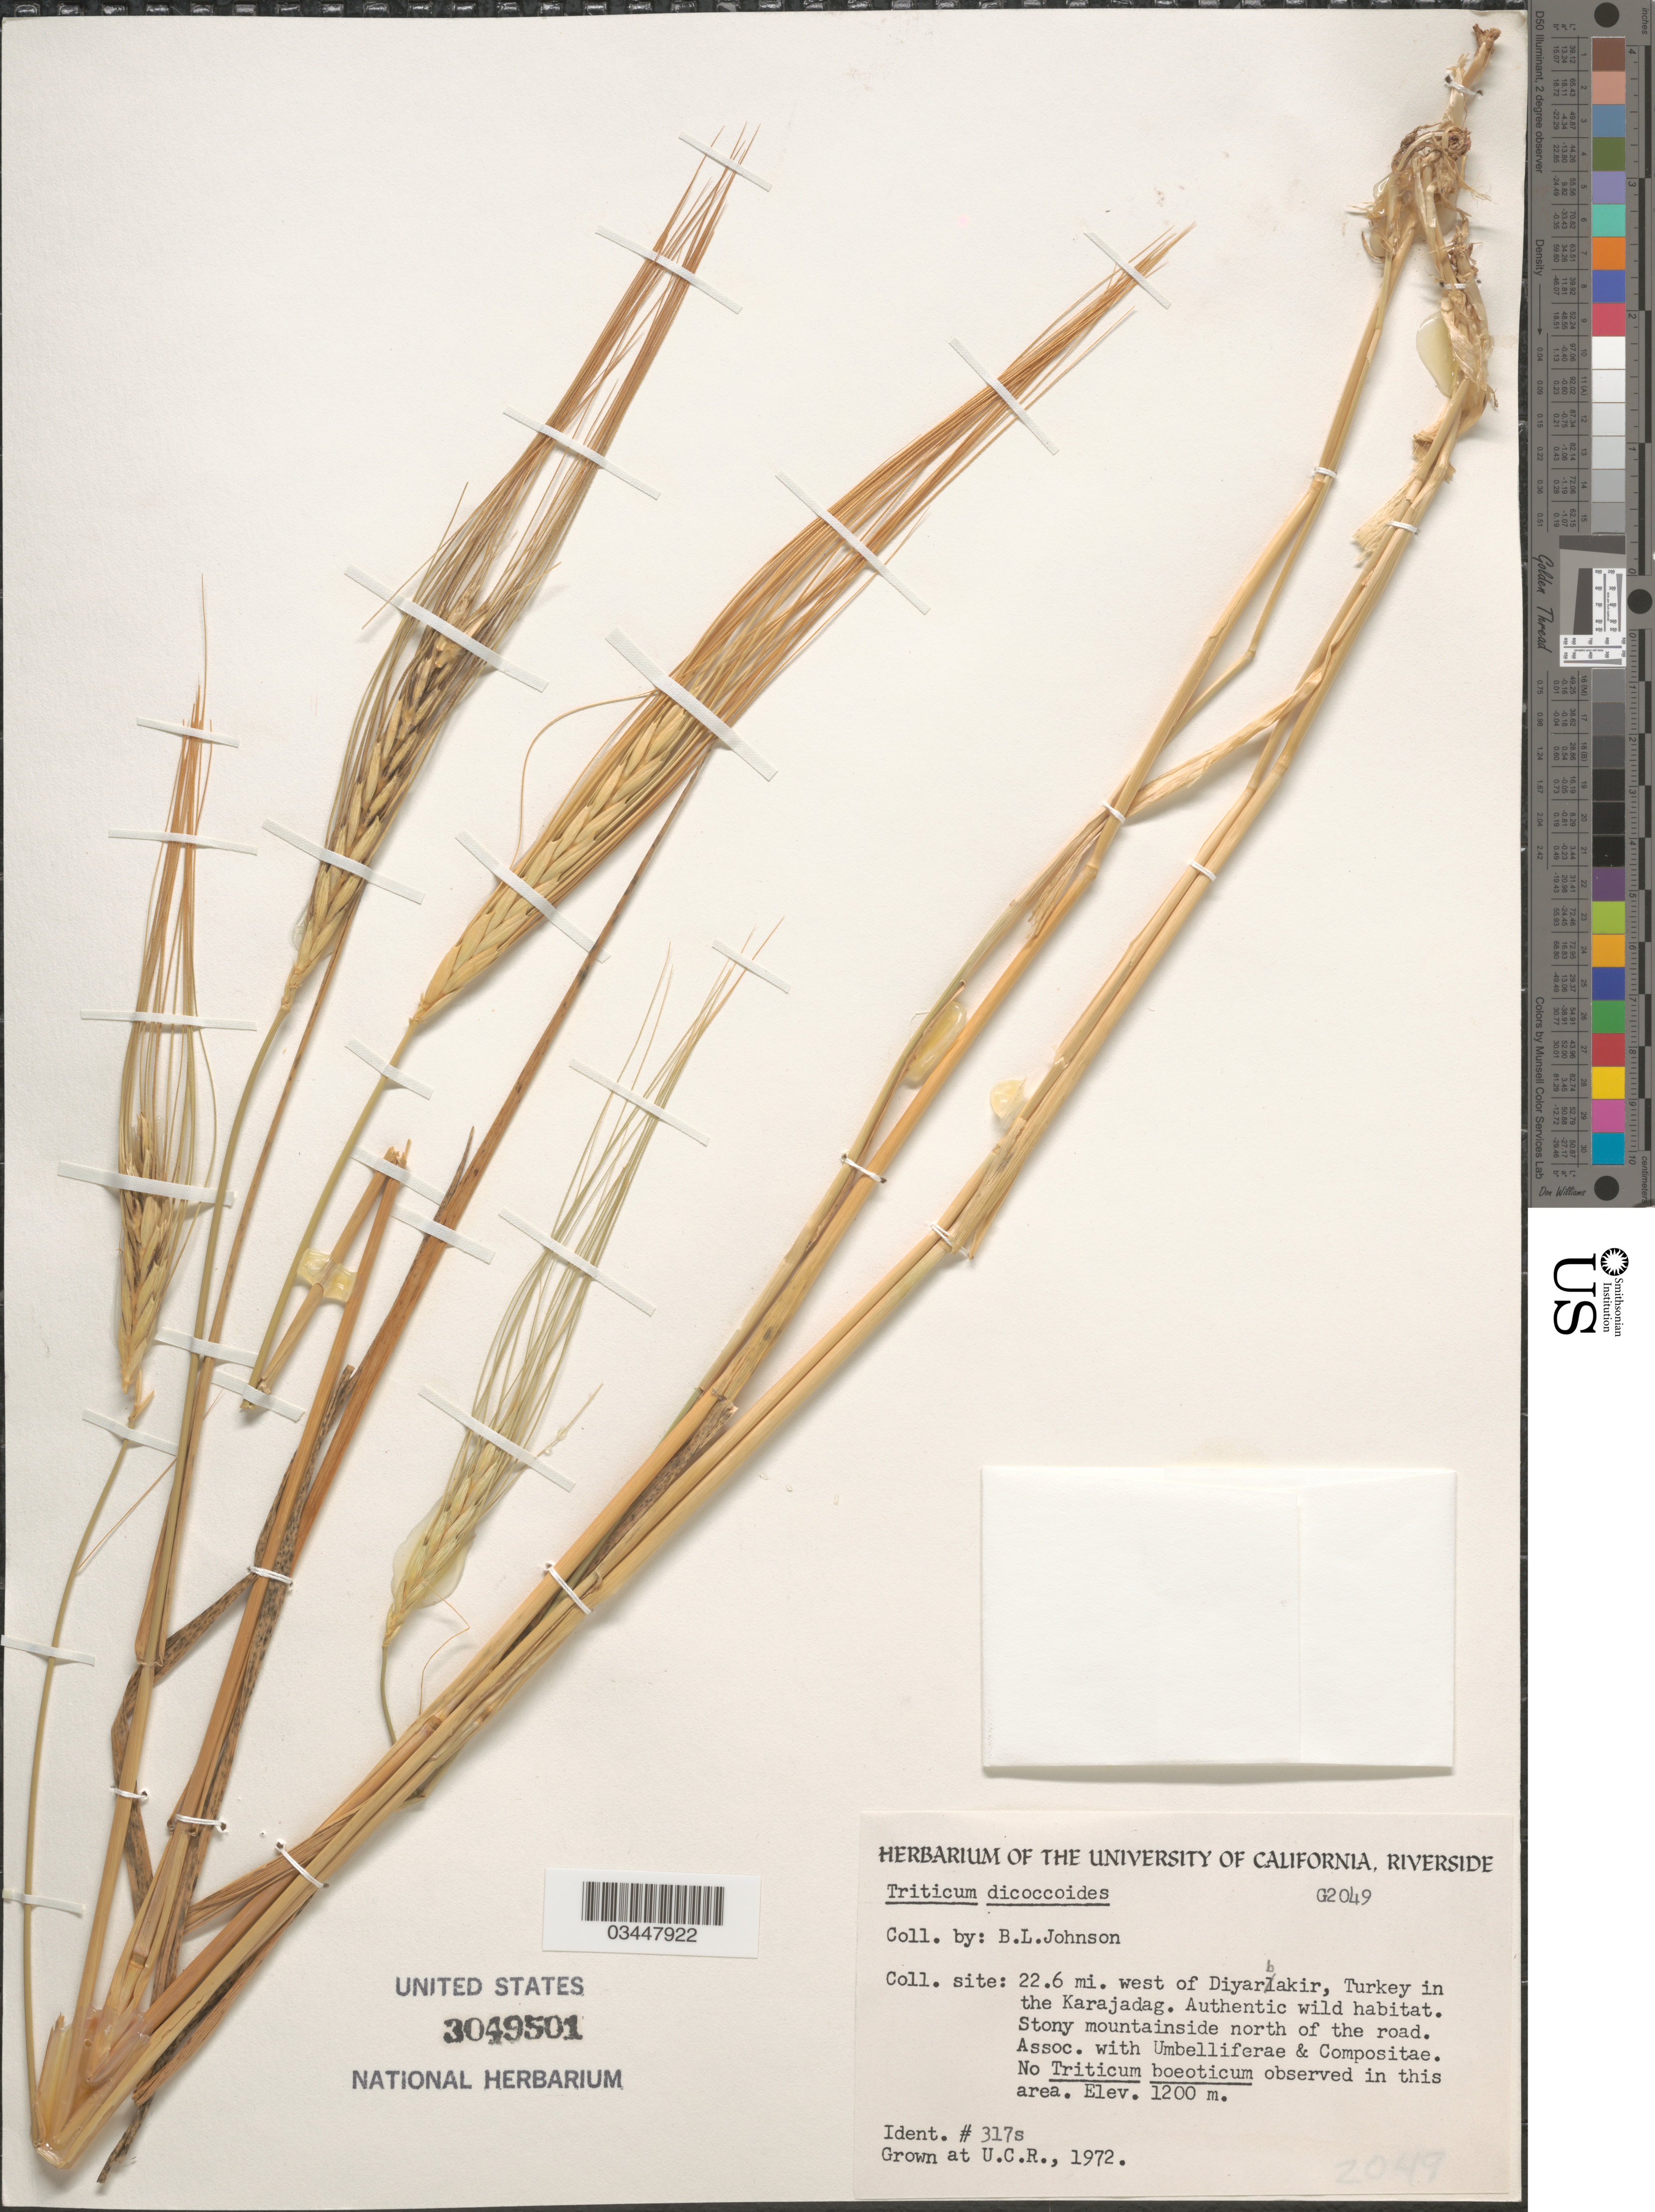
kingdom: Plantae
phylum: Tracheophyta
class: Liliopsida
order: Poales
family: Poaceae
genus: Triticum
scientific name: Triticum dicoccoides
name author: (Körn.) Körn. ex Schweinf.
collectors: ex herb. Univ. of California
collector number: G2049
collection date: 1972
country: United States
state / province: California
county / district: Riverside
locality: U.C.R.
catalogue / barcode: US 3049501